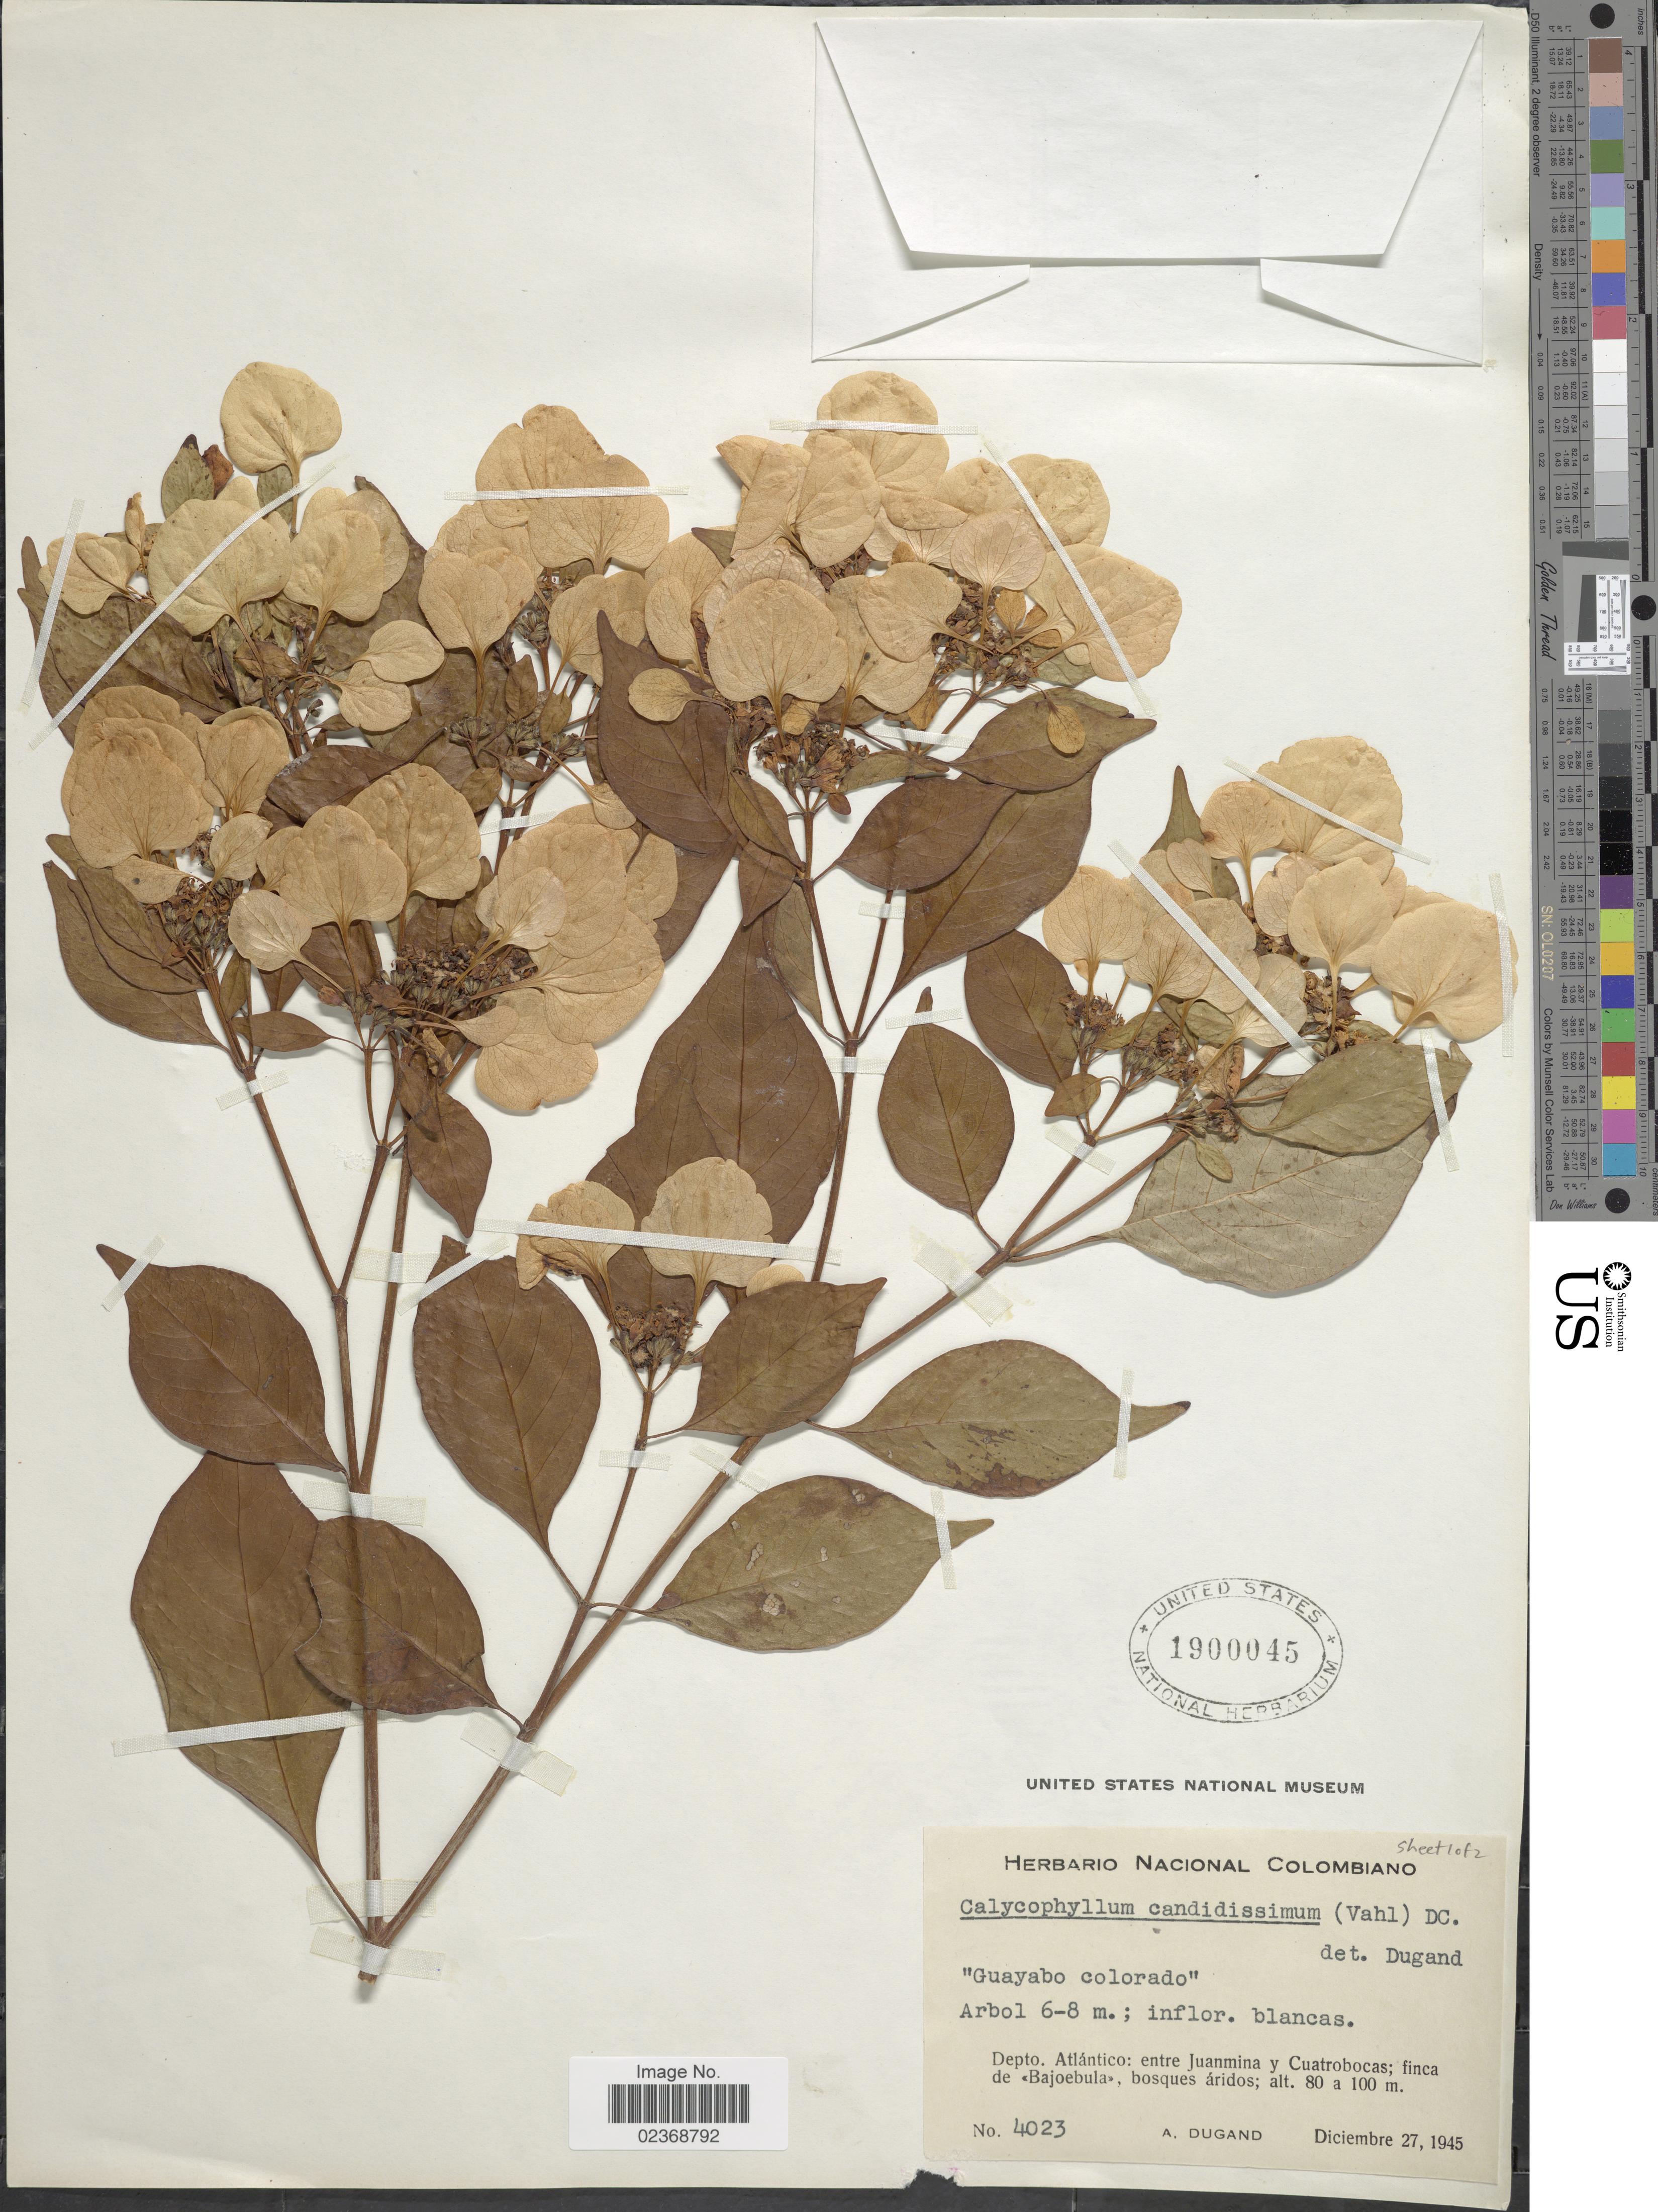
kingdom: Plantae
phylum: Tracheophyta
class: Magnoliopsida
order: Gentianales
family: Rubiaceae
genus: Calycophyllum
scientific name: Calycophyllum candidissimum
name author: (Vahl) DC.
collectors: A. Dugand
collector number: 4023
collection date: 1945-12-27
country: Colombia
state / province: Atlántico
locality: Entre Juanmina y Cuatrobocas; finca de <<Bajoebula>>, bosque aridos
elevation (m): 80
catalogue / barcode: US 1900045